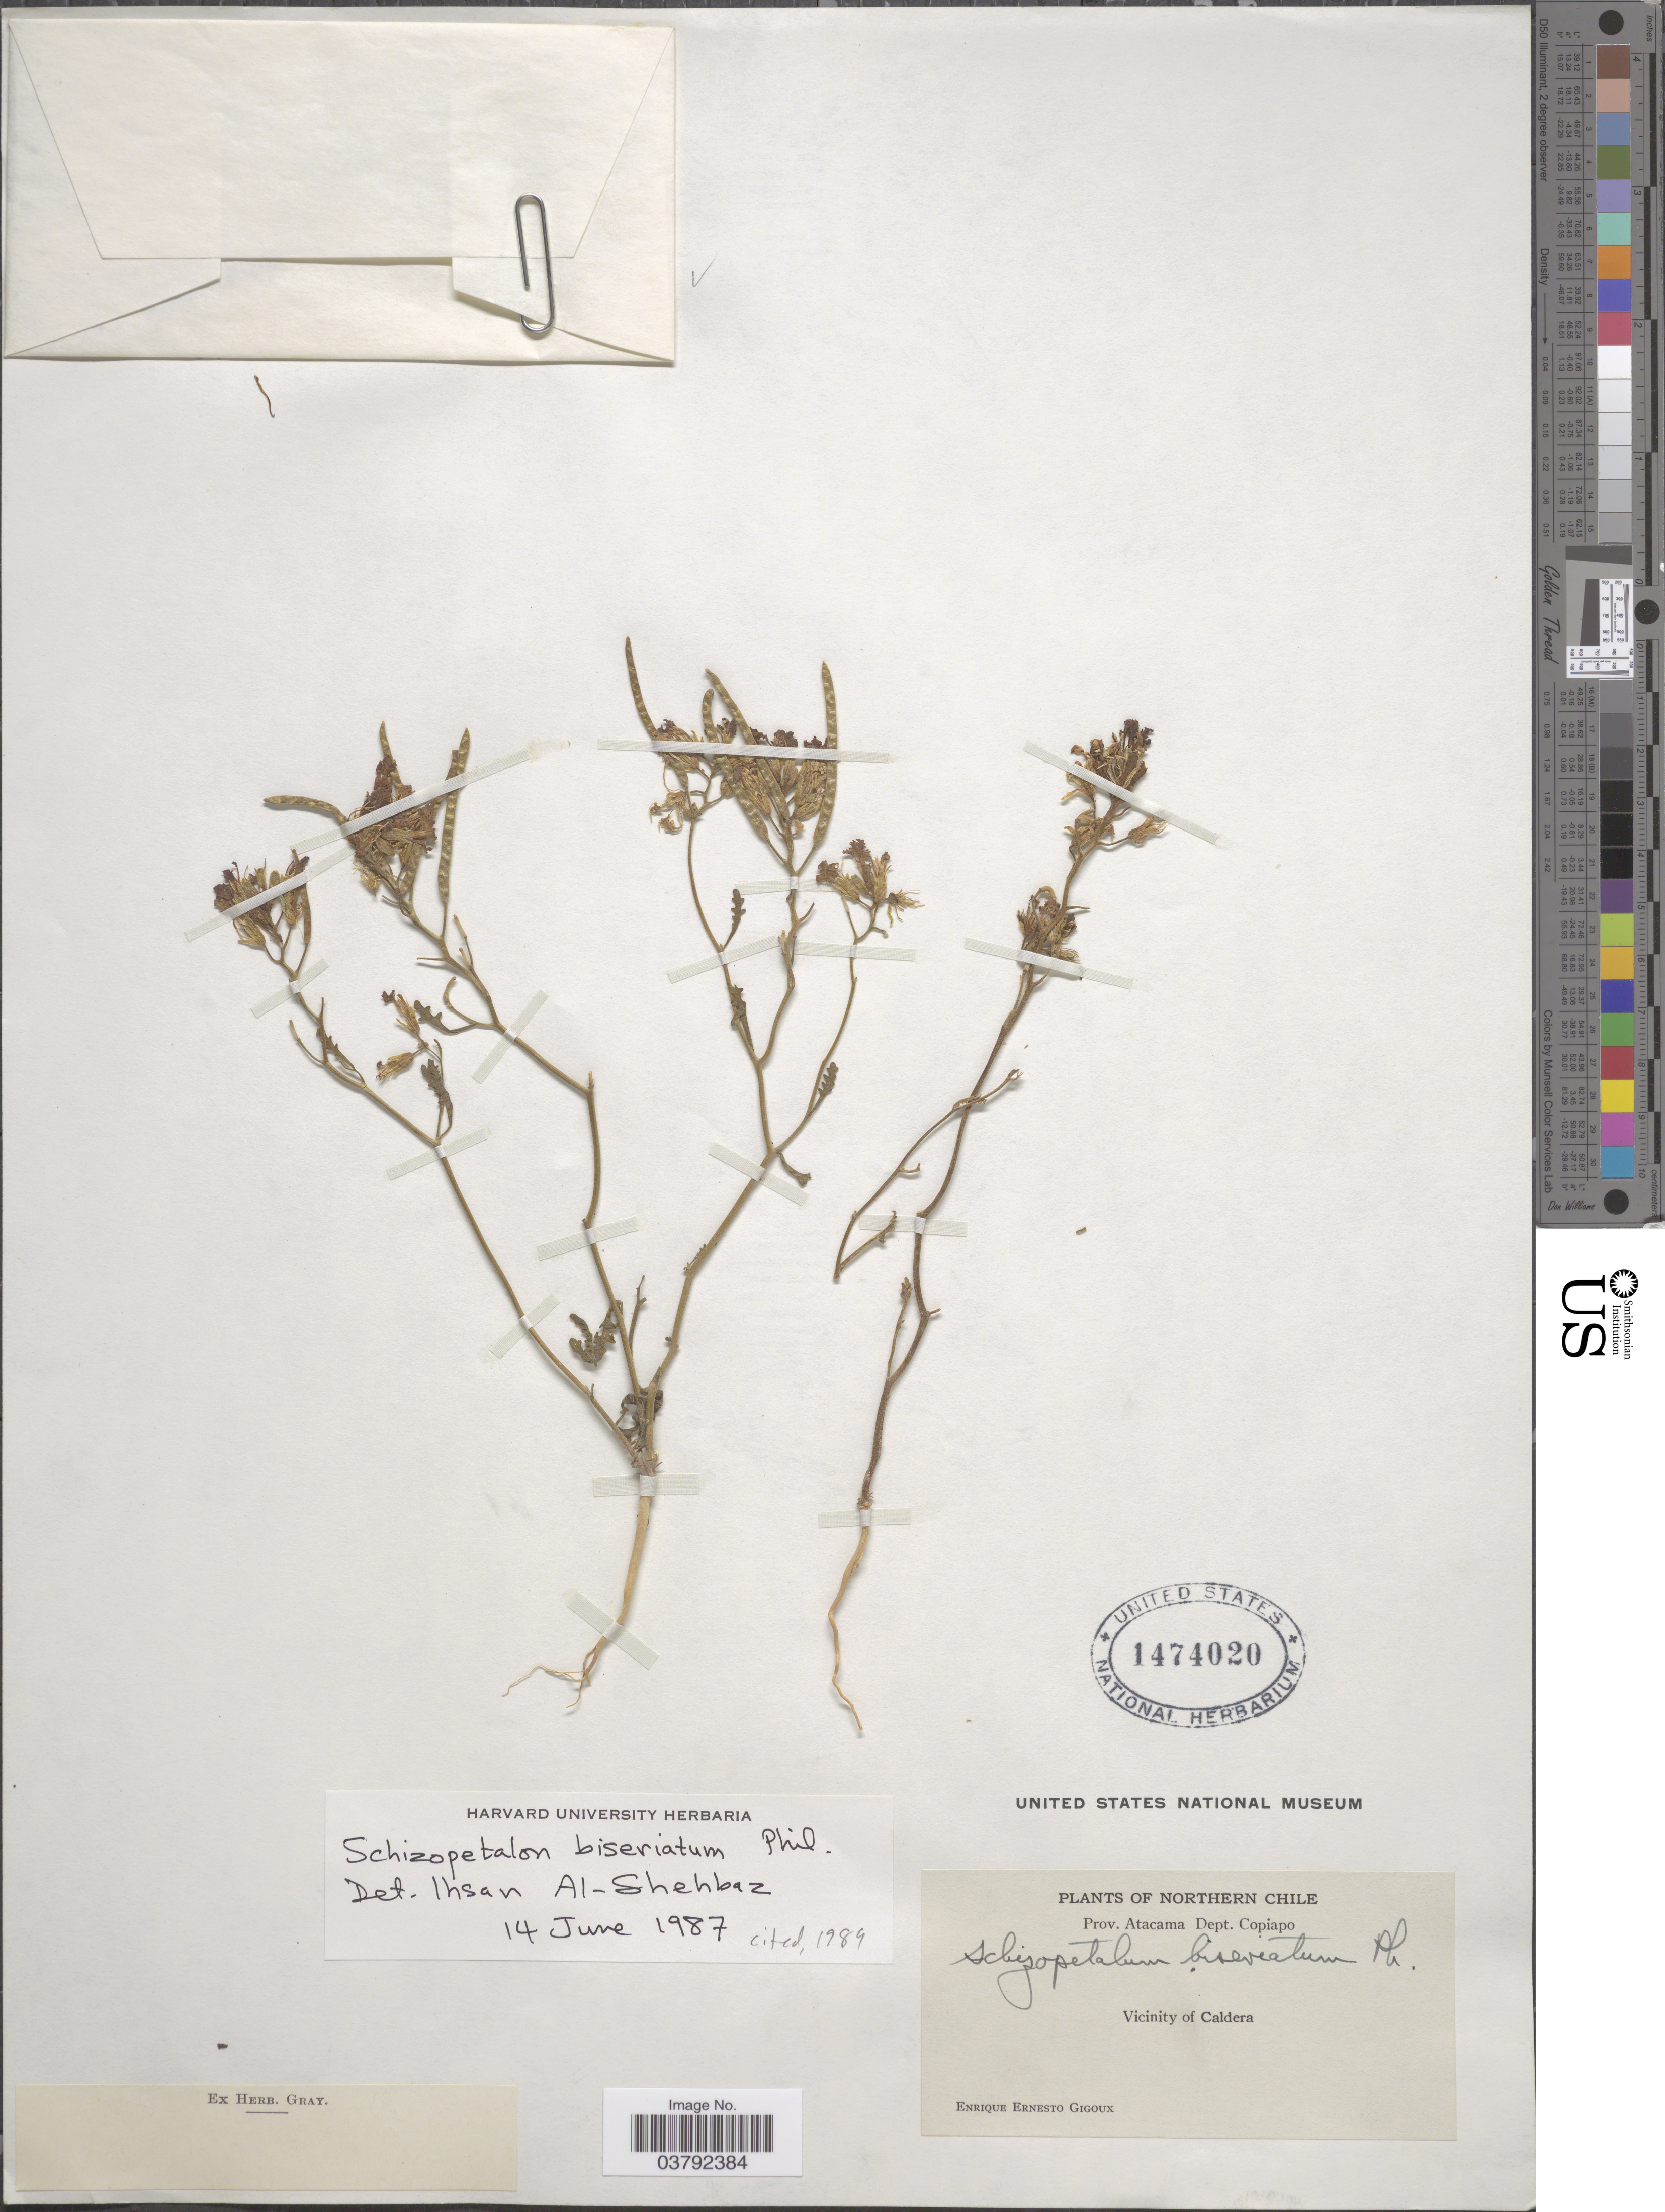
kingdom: Plantae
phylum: Tracheophyta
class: Magnoliopsida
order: Brassicales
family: Brassicaceae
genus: Schizopetalon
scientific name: Schizopetalon biseriatum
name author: Phil.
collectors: E. Gigoux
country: Chile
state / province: Atacama (III)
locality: Northern Chile. Prov. Atacama Dept. Copiapo. Vicinity of Caldera.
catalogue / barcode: US 1474020